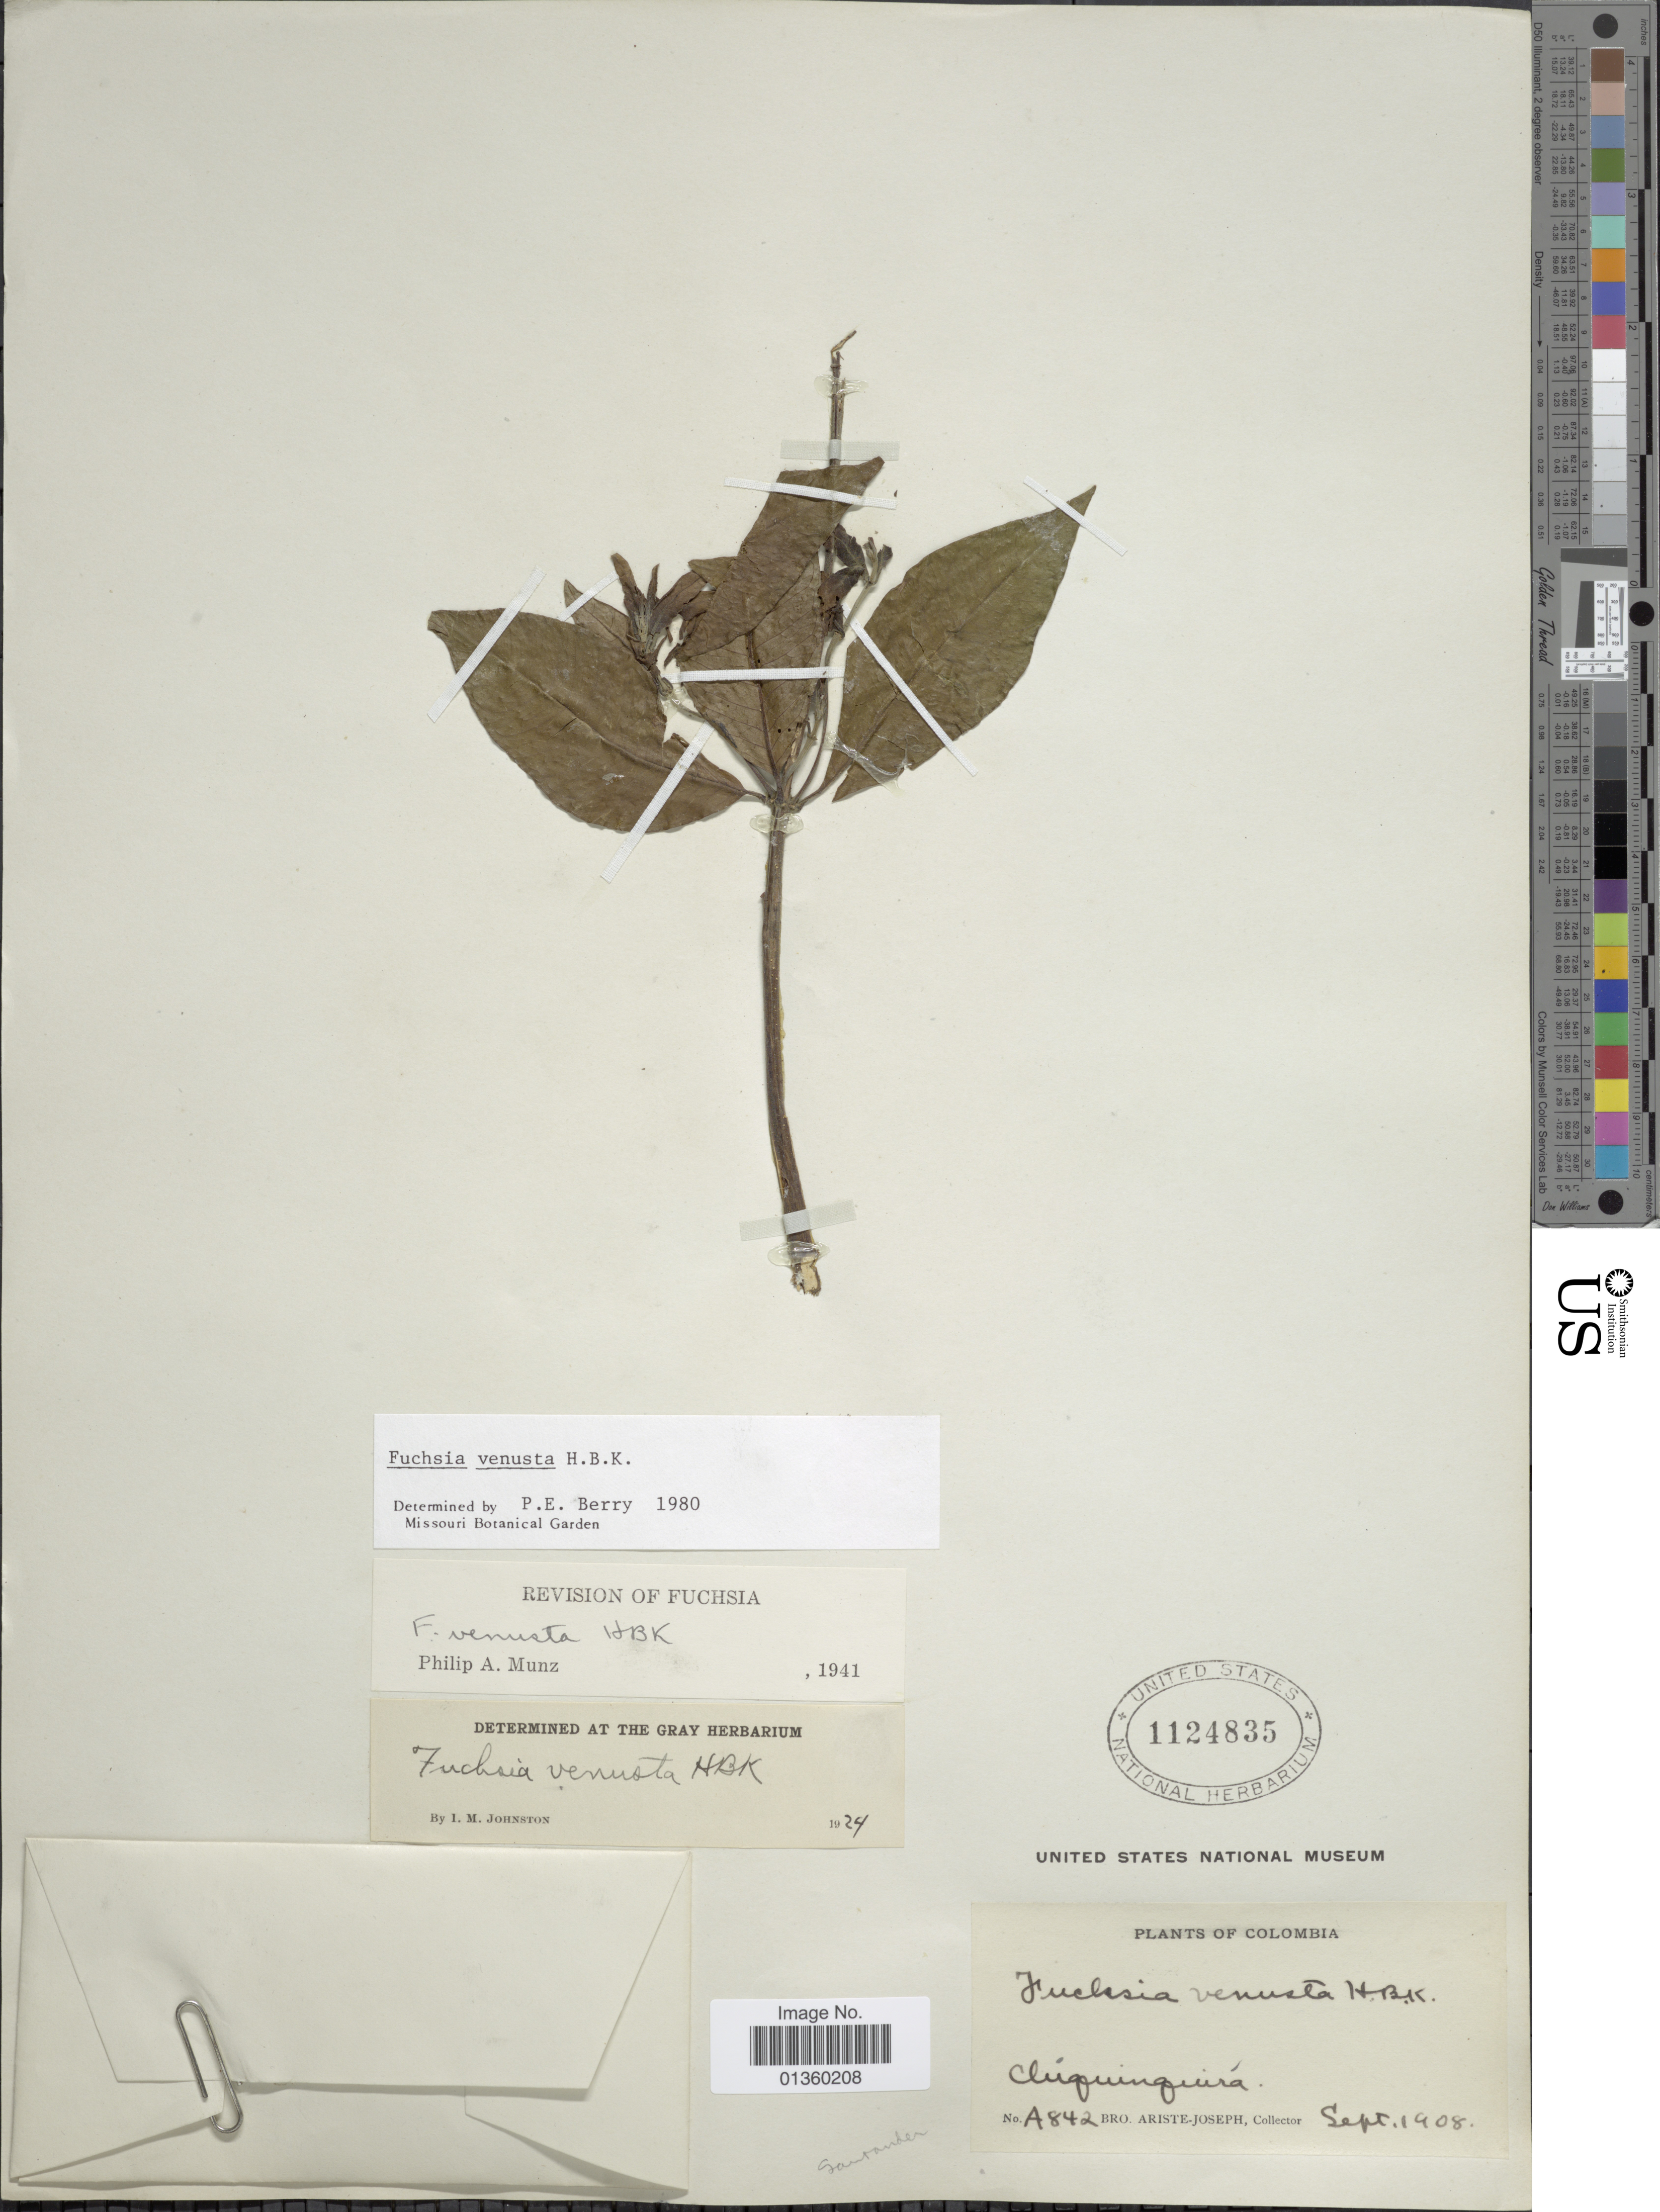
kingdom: Plantae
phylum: Tracheophyta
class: Magnoliopsida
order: Myrtales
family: Onagraceae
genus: Fuchsia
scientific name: Fuchsia venusta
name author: Kunth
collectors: Bro. Ariste-Joseph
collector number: A842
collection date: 1908-09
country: Colombia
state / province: Boyacá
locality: Chiquinquirá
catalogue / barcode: US 1124835